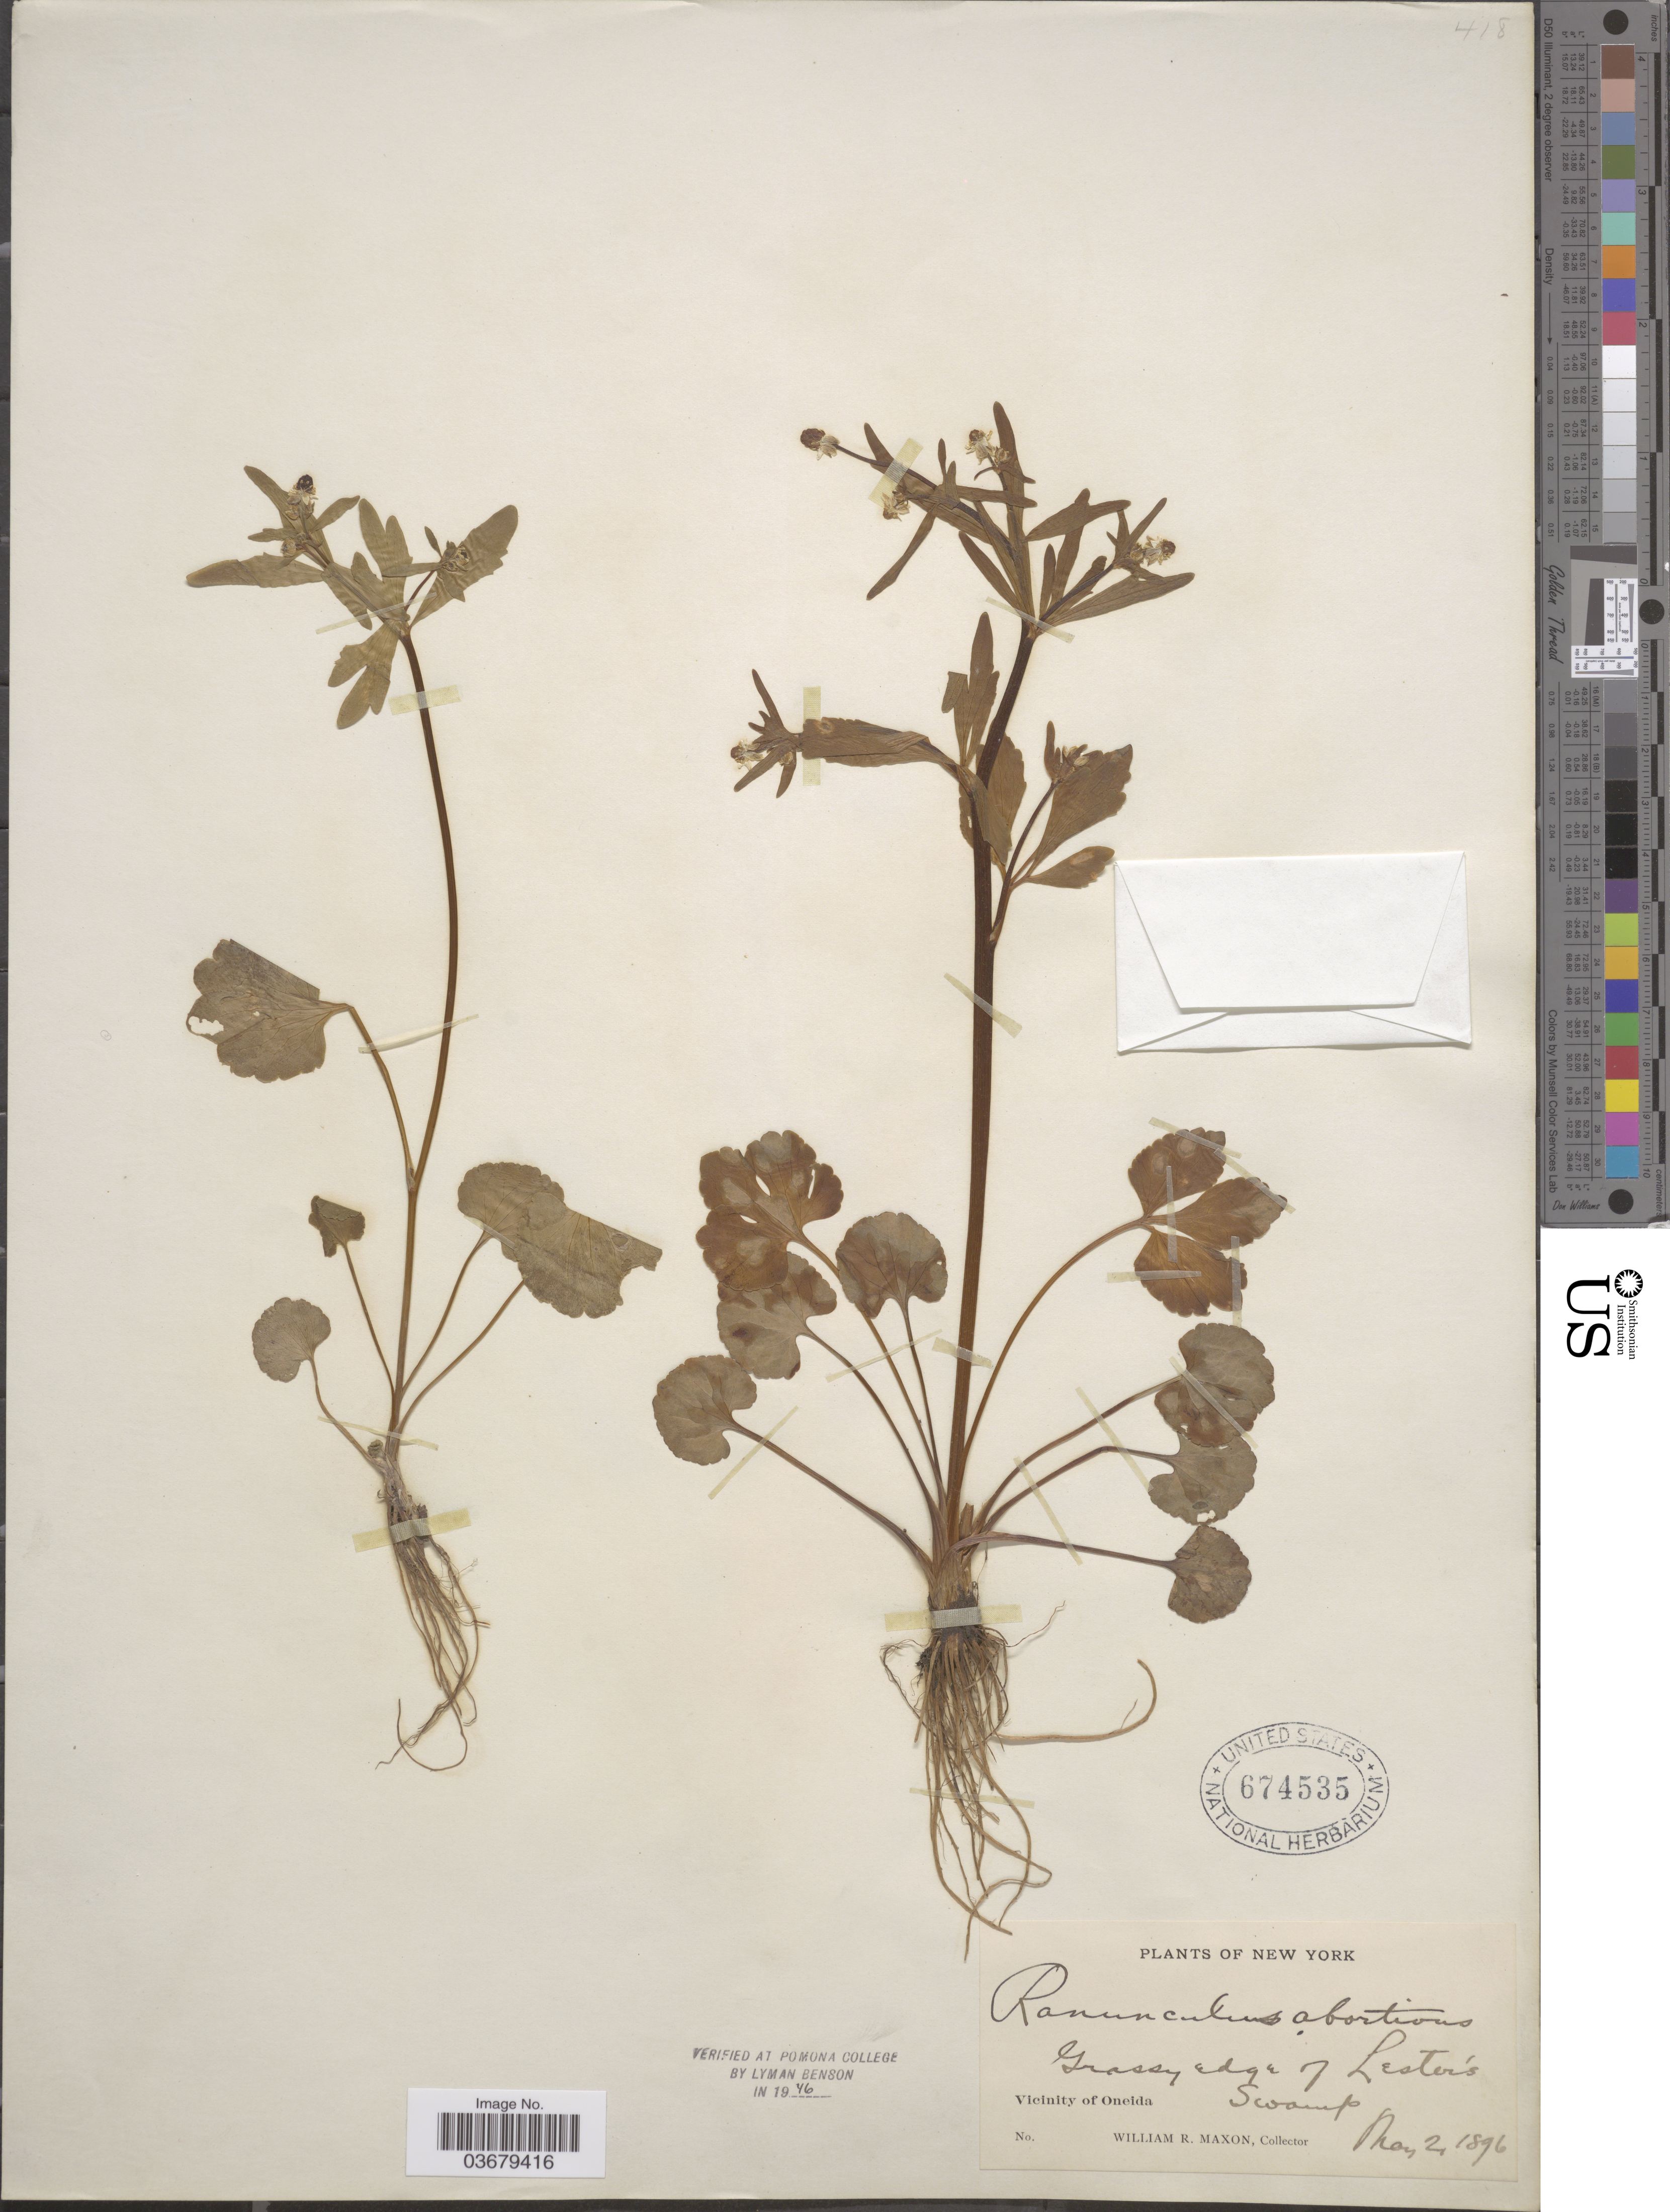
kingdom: Plantae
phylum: Tracheophyta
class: Magnoliopsida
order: Ranunculales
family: Ranunculaceae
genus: Ranunculus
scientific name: Ranunculus abortivus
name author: L.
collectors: W. R. Maxon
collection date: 1896-05-02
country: United States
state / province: New York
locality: Vicinity of Oneida. Grassy edge of Lester's Swamp.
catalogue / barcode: US 674535